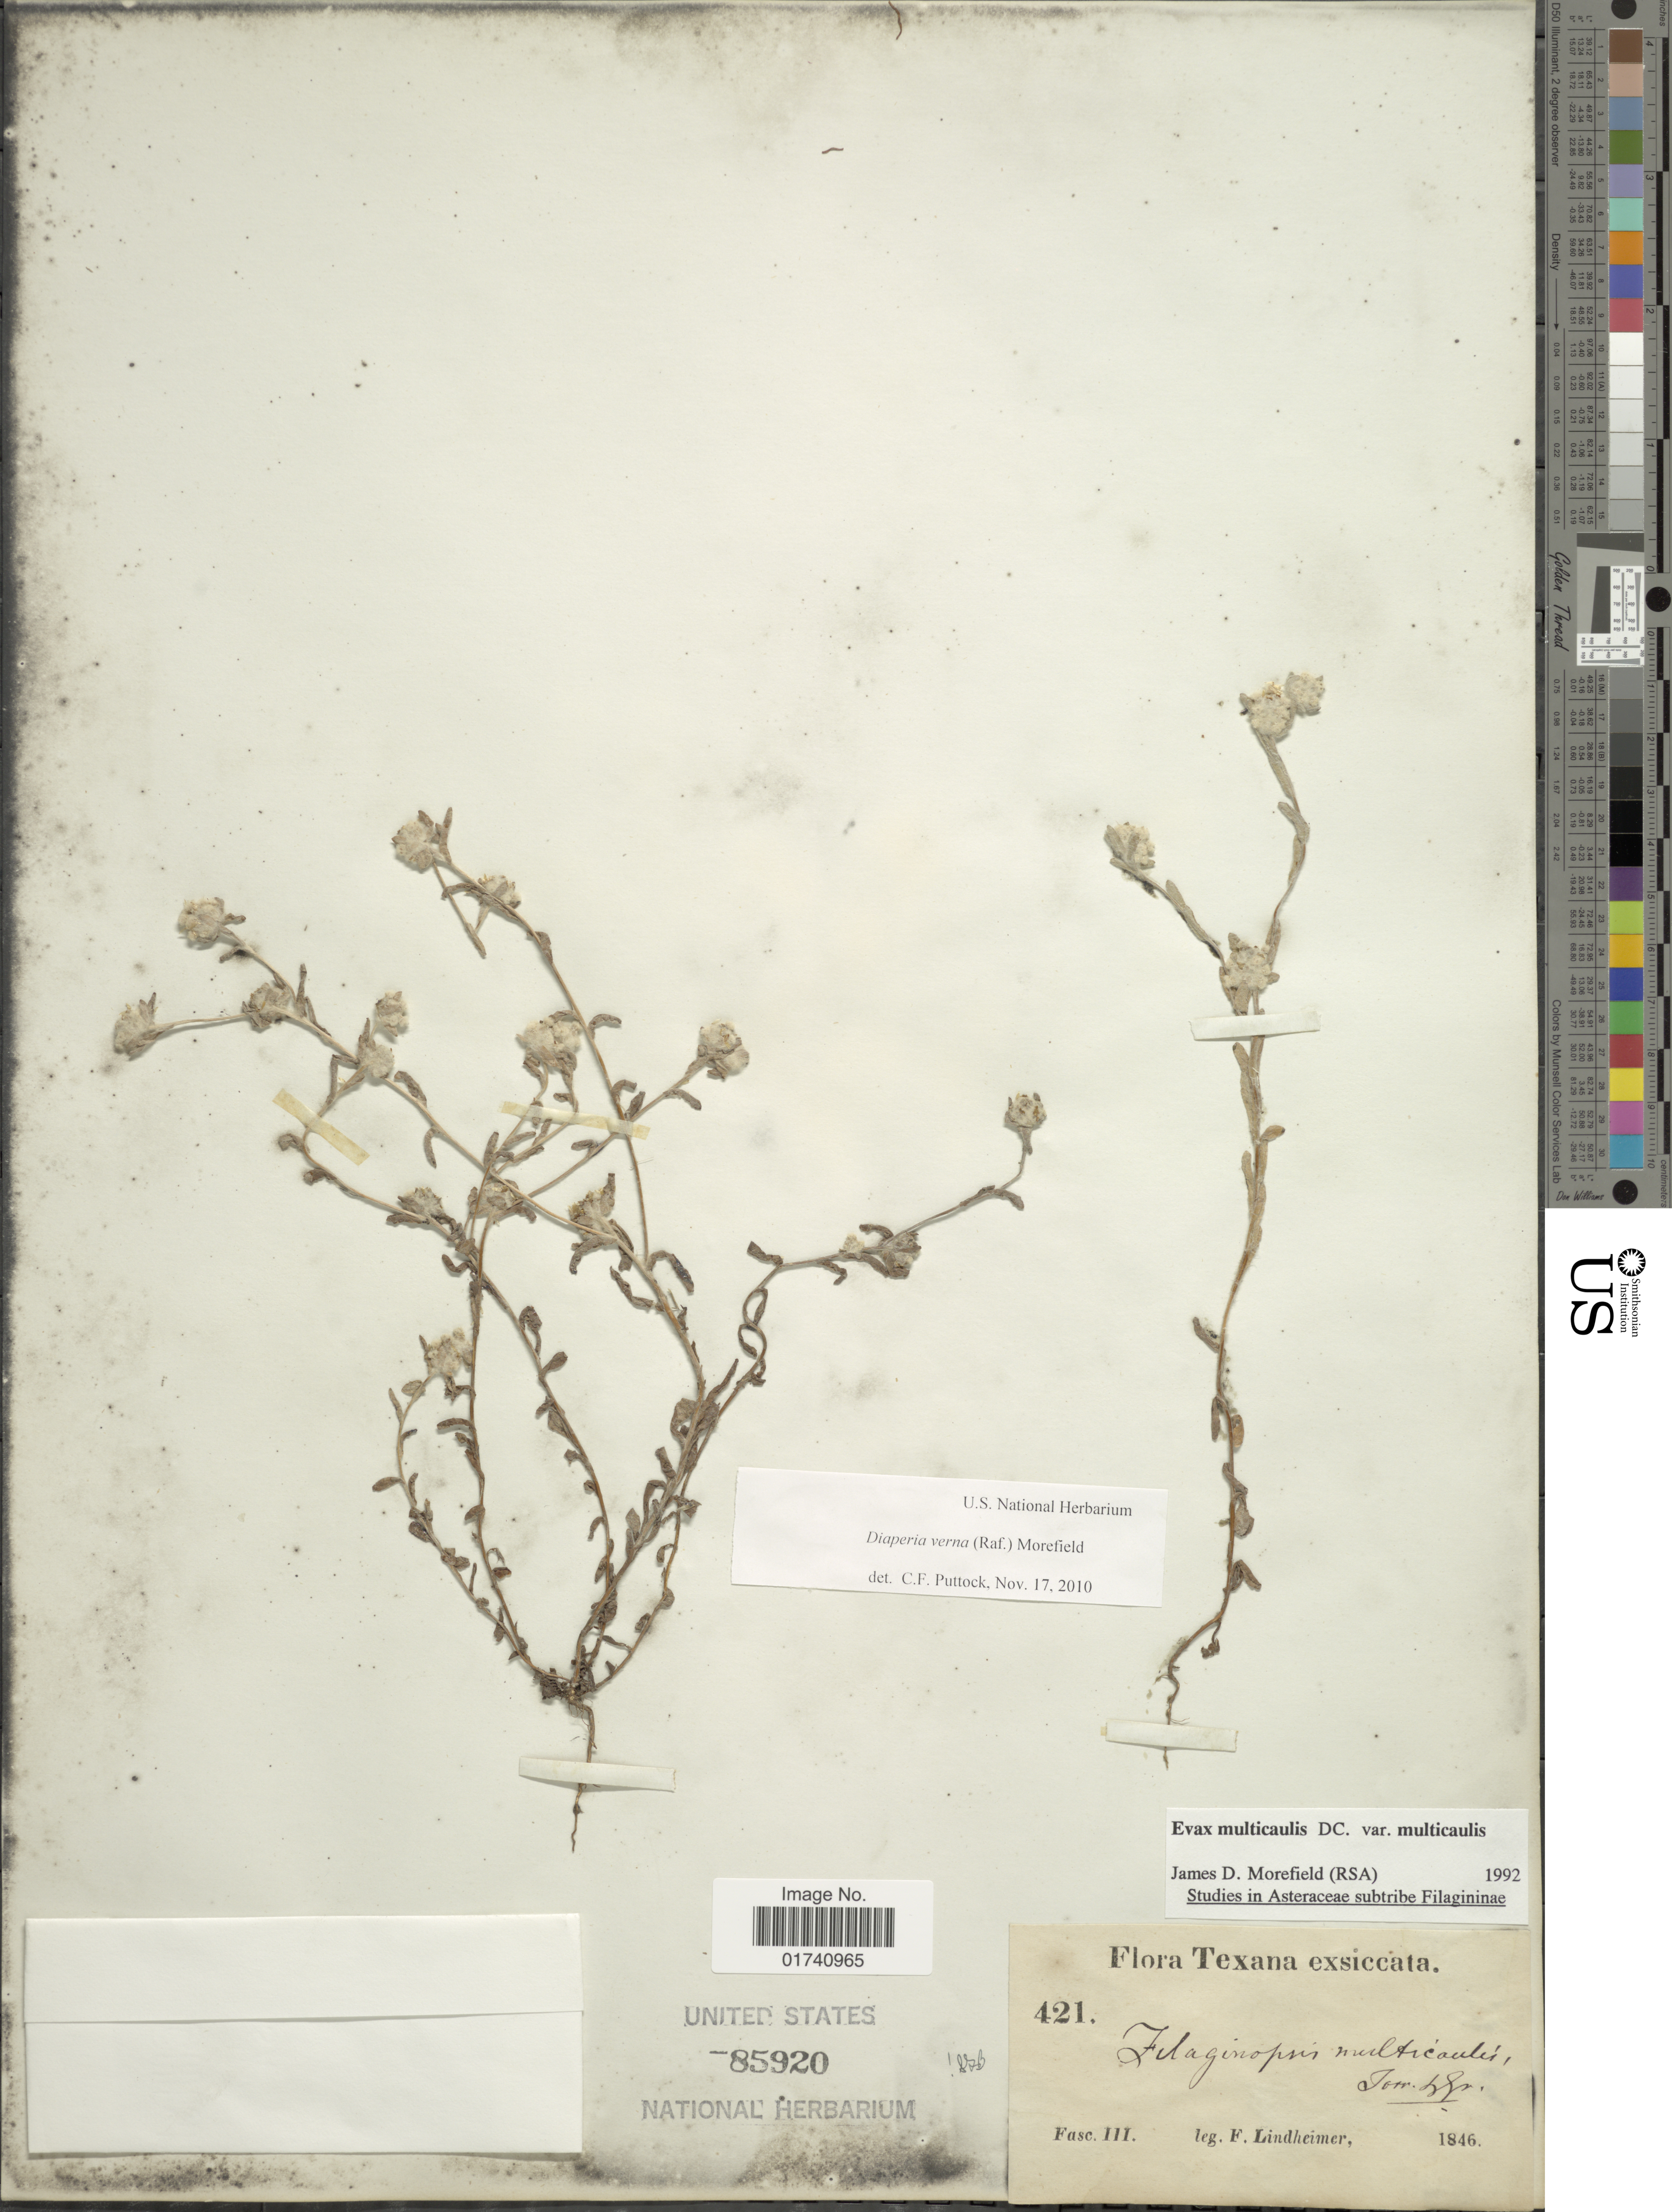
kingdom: Plantae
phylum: Tracheophyta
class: Magnoliopsida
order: Asterales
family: Asteraceae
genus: Diaperia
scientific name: Diaperia verna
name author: (Raf.) Morefield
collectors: F. Lindheimer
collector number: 421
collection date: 1846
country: United States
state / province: Texas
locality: Texana. Fasc. III.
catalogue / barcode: US 85920